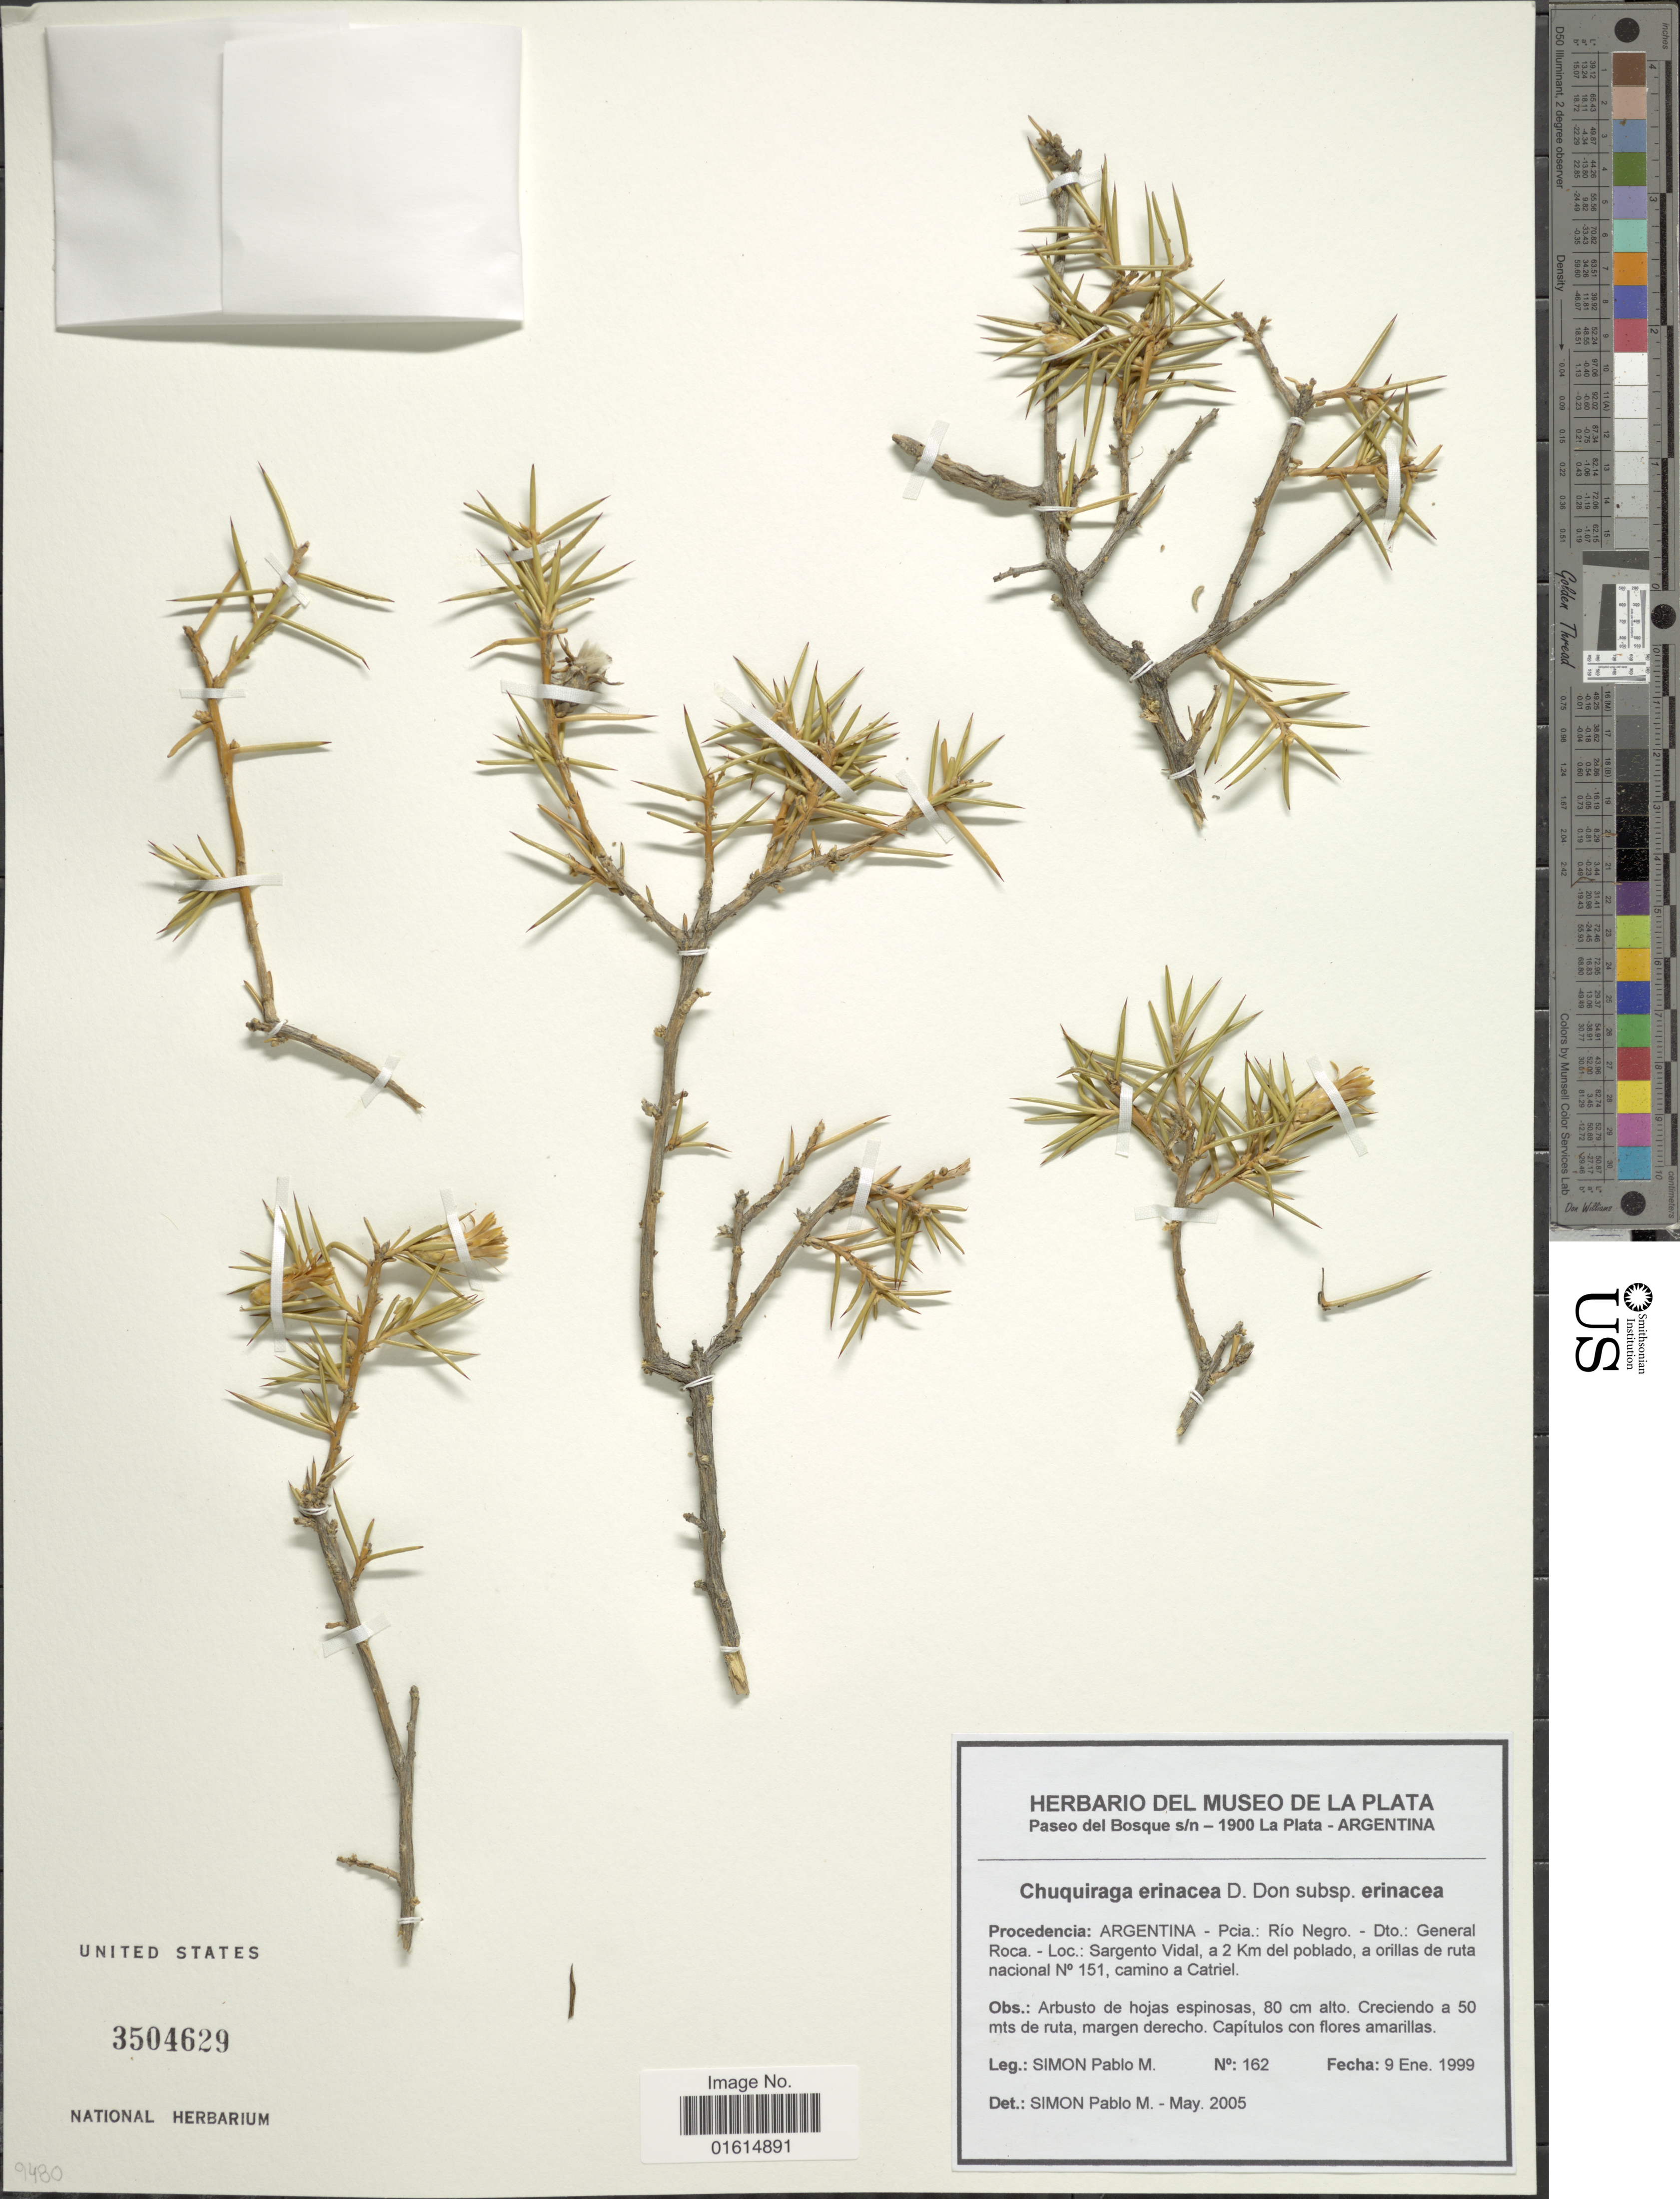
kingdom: Plantae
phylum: Tracheophyta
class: Magnoliopsida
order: Asterales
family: Asteraceae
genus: Chuquiraga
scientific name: Chuquiraga erinacea subsp. erinacea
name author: D. Don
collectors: P. M. Simón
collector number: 162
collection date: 1999-01-09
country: Argentina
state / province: Rio Negro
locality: Procedencia Argentina, Pcia Rio Negro, Dto. General Roca, Sargento Vidal, a 2 km del poblado, a orillas de ruta nacional No 151, camino a Catriel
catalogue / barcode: US 3504629